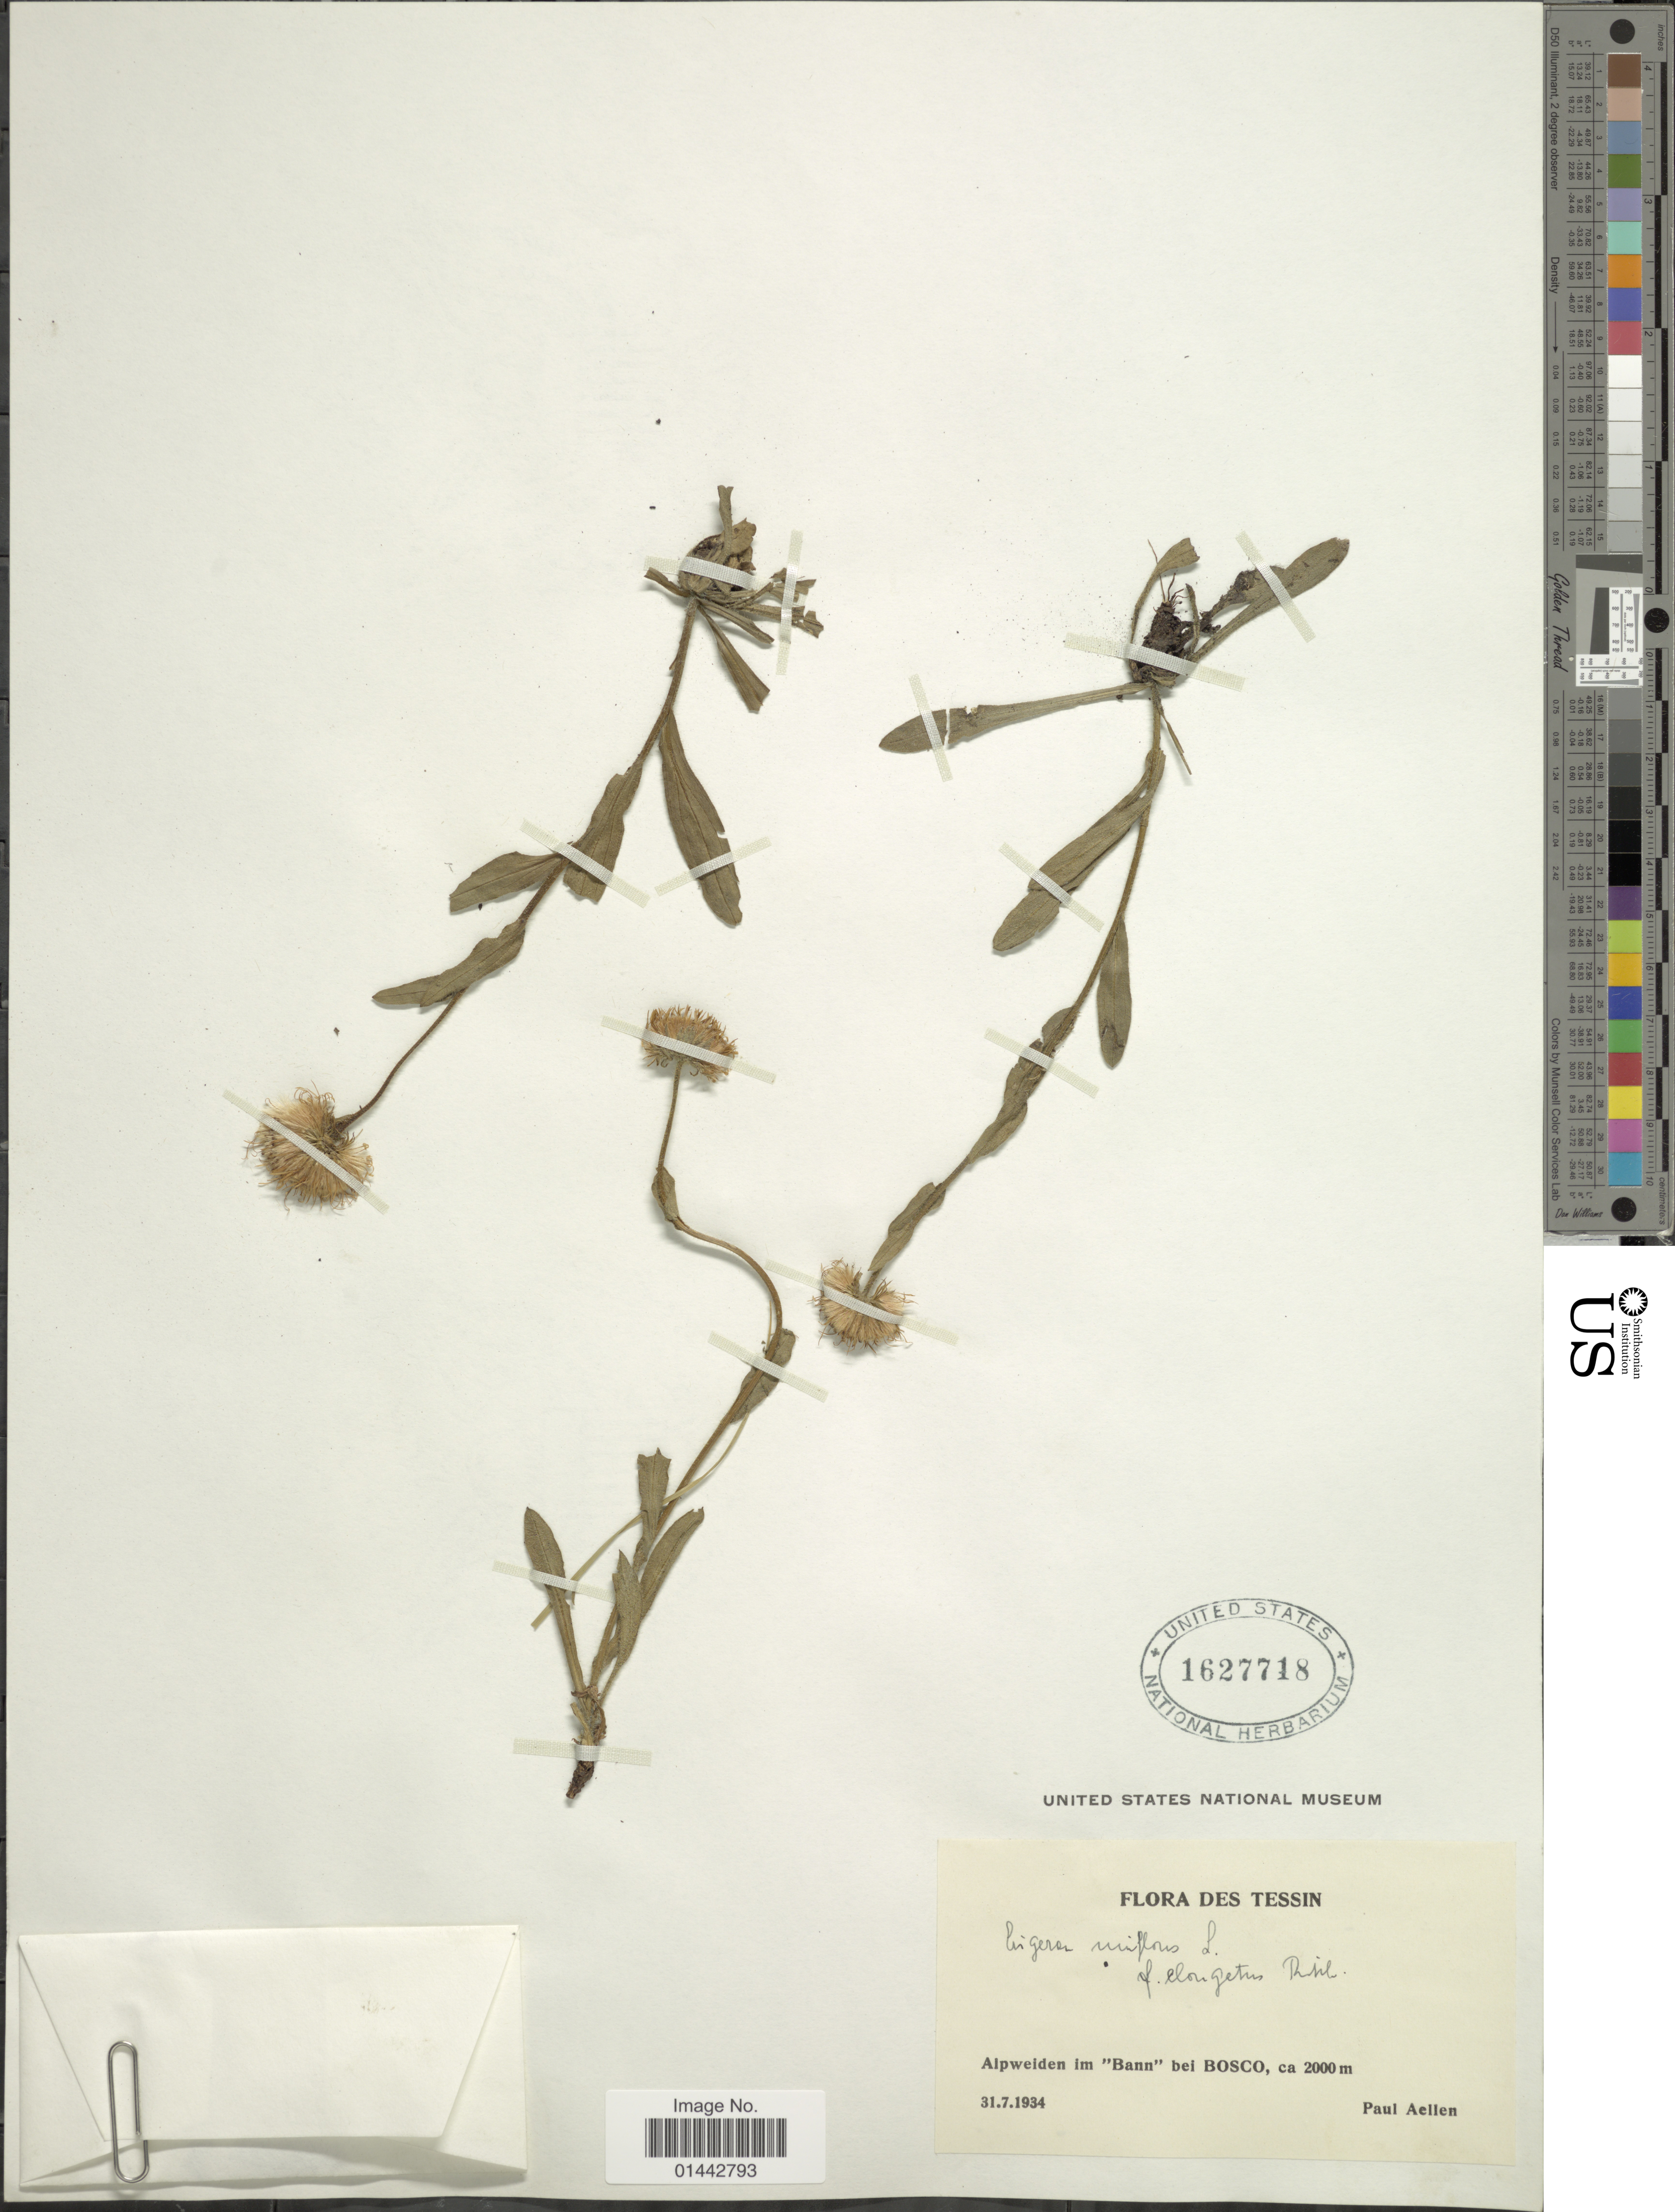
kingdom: Plantae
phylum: Tracheophyta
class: Magnoliopsida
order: Asterales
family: Asteraceae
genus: Erigeron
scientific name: Erigeron uniflorus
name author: L.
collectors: P. Aellen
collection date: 1934-07-31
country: Switzerland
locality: Tessin, alpweiden im "Bann"bei Bosco.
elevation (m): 2000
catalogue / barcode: US 1627718